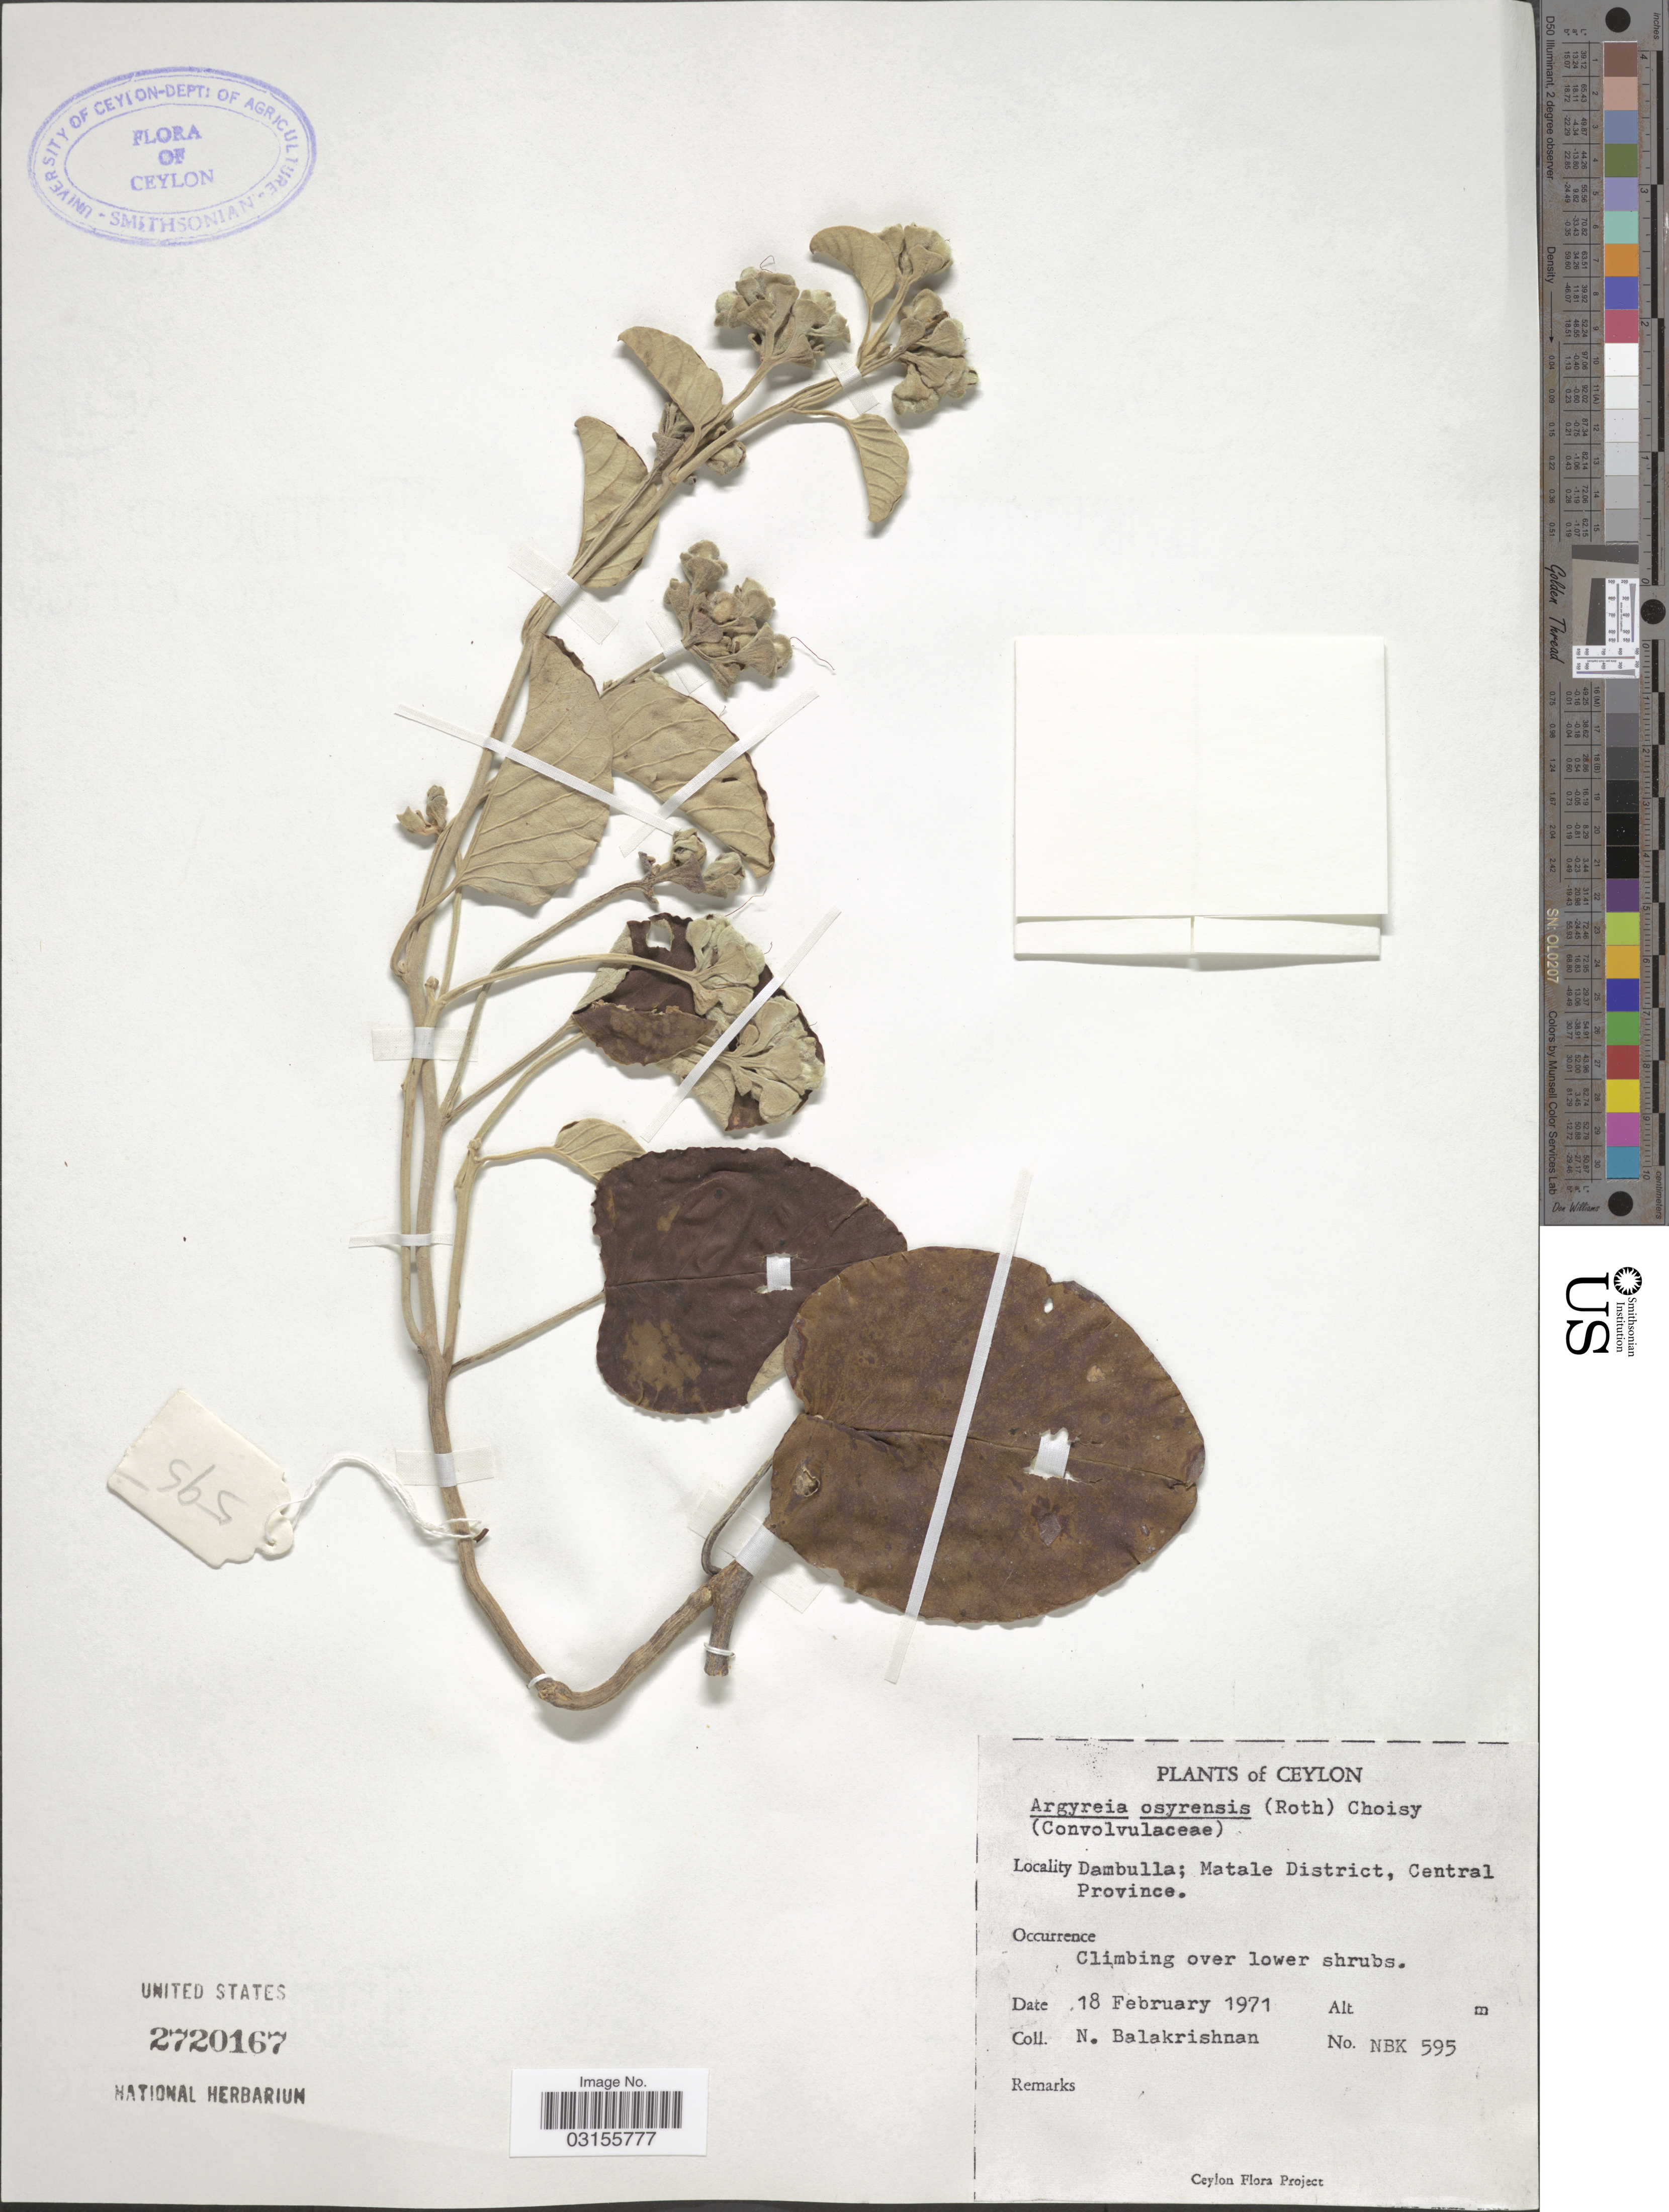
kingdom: Plantae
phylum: Tracheophyta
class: Magnoliopsida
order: Solanales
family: Convolvulaceae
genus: Argyreia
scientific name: Argyreia osyrensis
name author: Choisy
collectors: N. Balakrishnan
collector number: NBK 595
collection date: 1971-02-18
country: Sri Lanka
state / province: Central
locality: Ceylon. Dambulla; Matale District.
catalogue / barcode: US 2720167